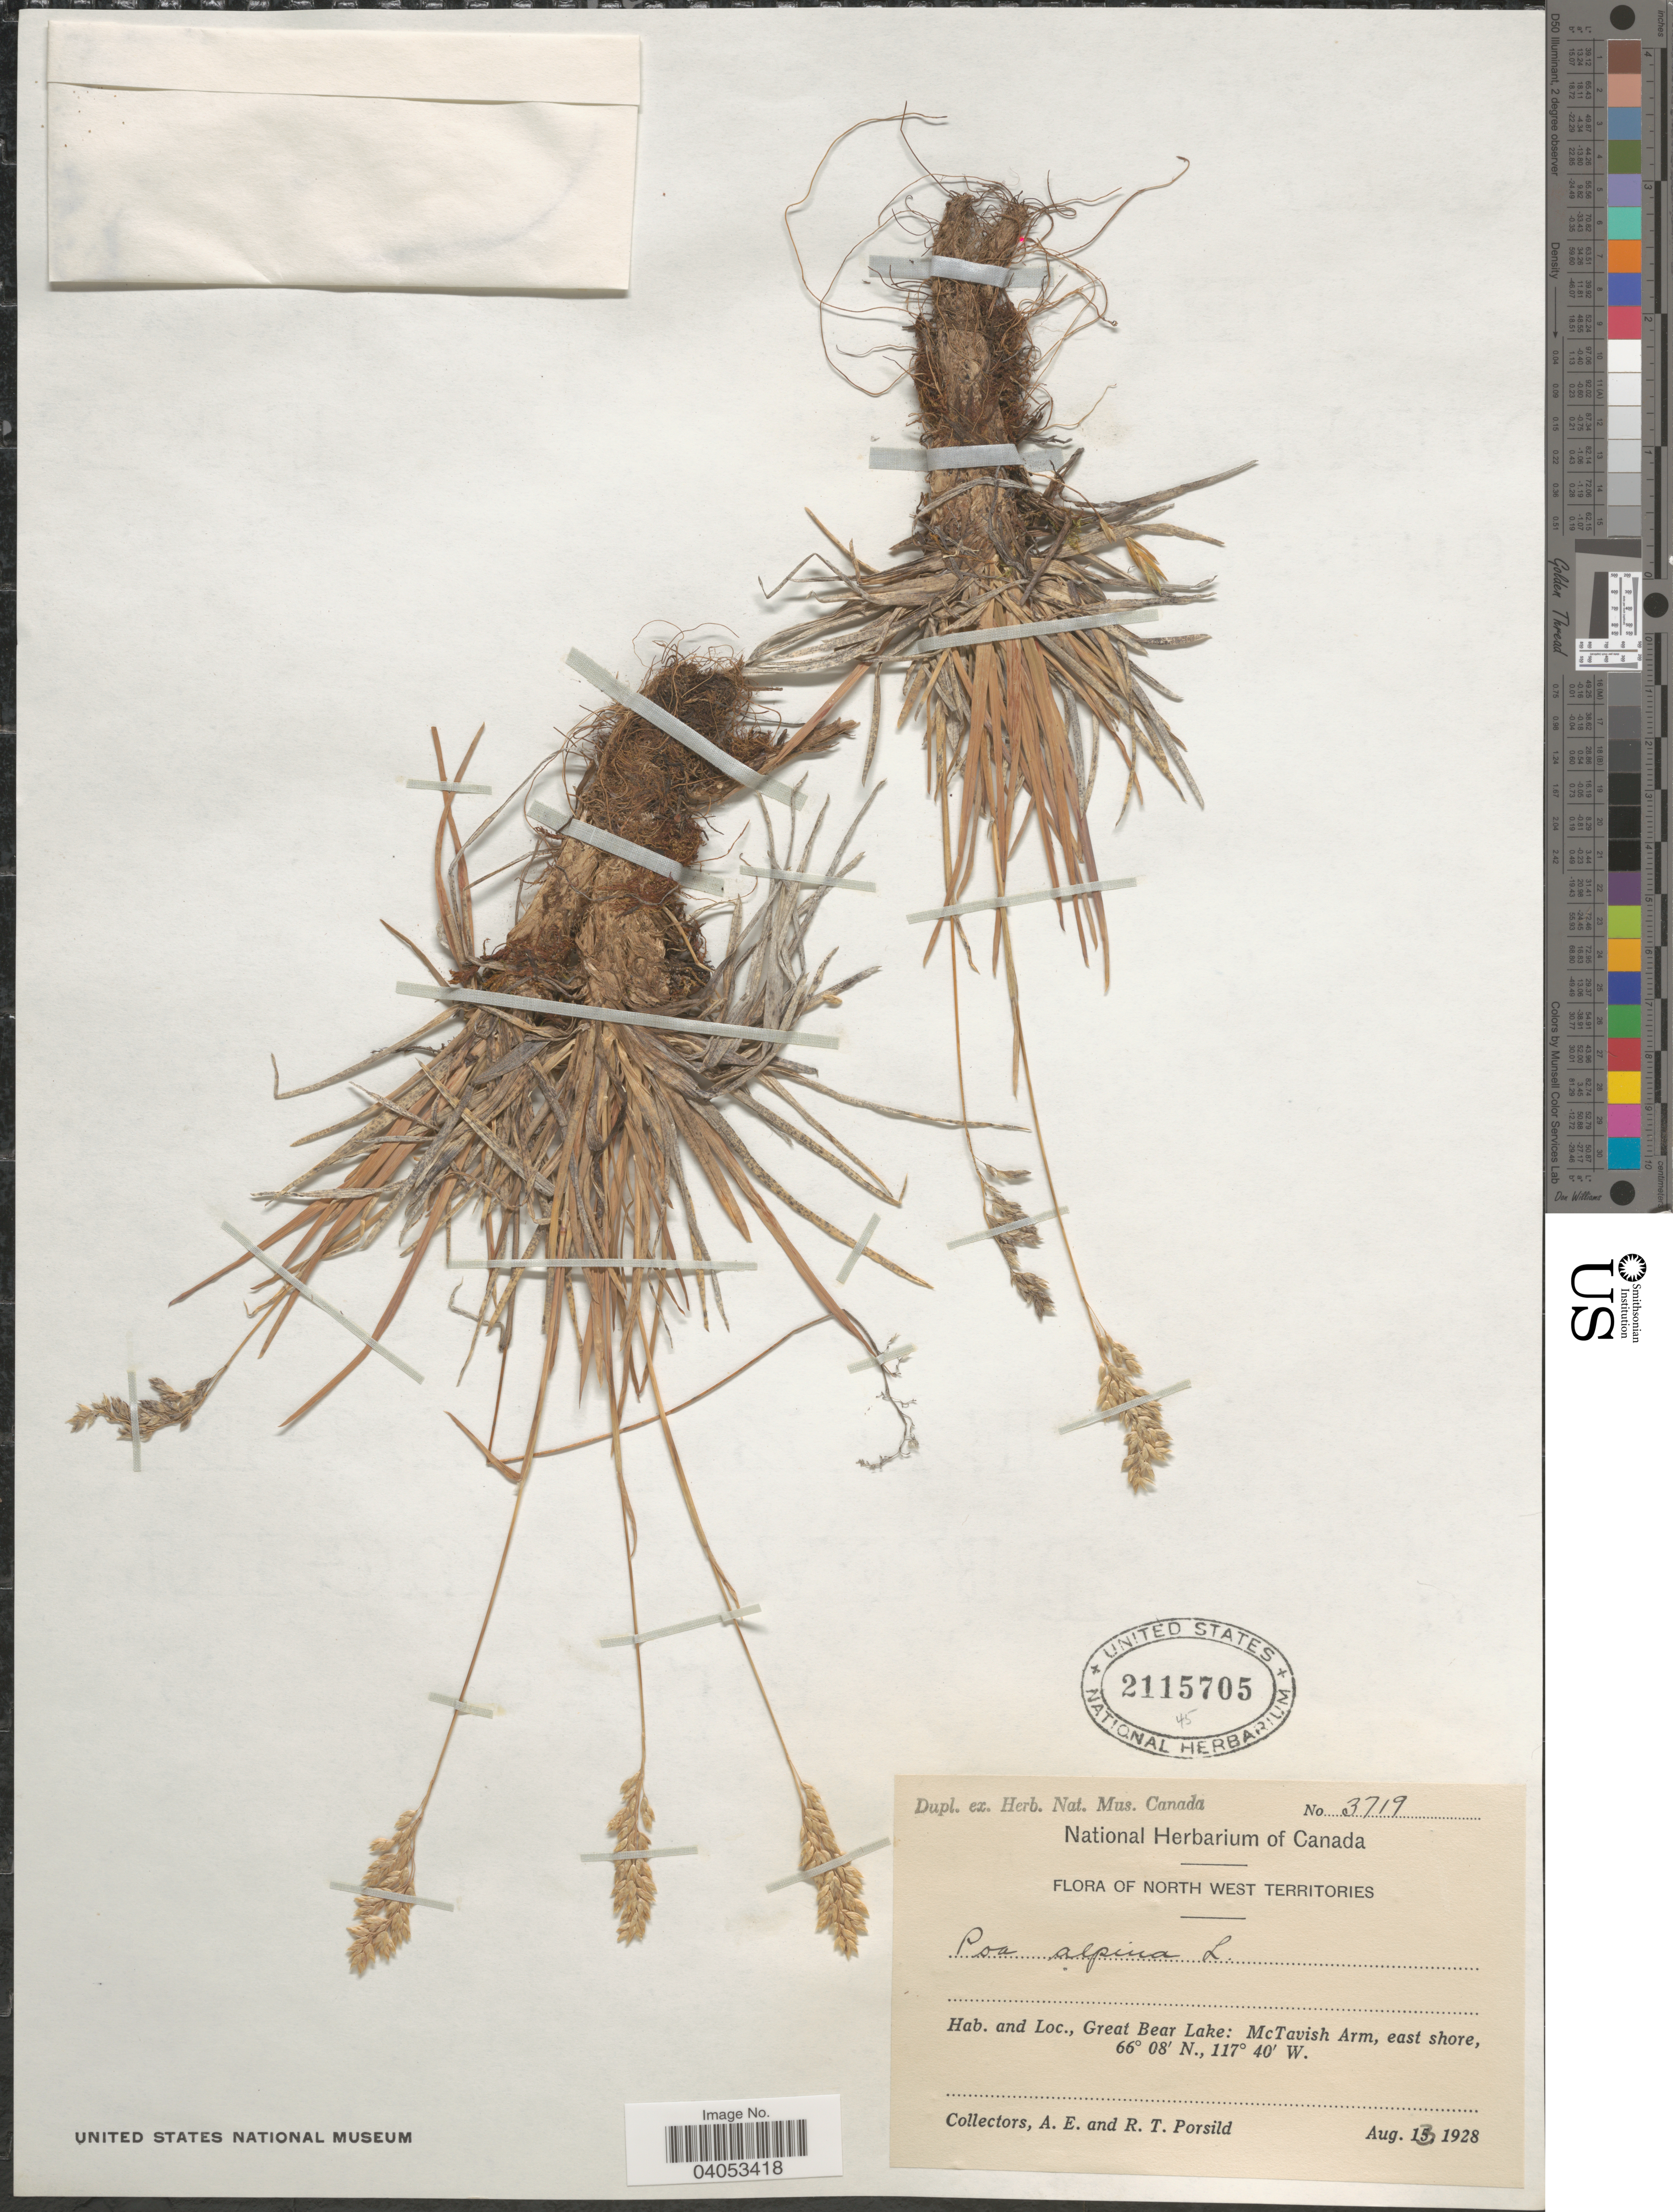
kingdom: Plantae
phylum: Tracheophyta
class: Liliopsida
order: Poales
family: Poaceae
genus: Poa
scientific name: Poa alpina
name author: L.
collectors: A. E. Porsild & R. T. Porsild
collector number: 3719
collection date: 1928-08-13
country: Canada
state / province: Northwest Territories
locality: North West Territories. Great Bear Lake: McTavish Arm, east shore.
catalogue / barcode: US 2115705